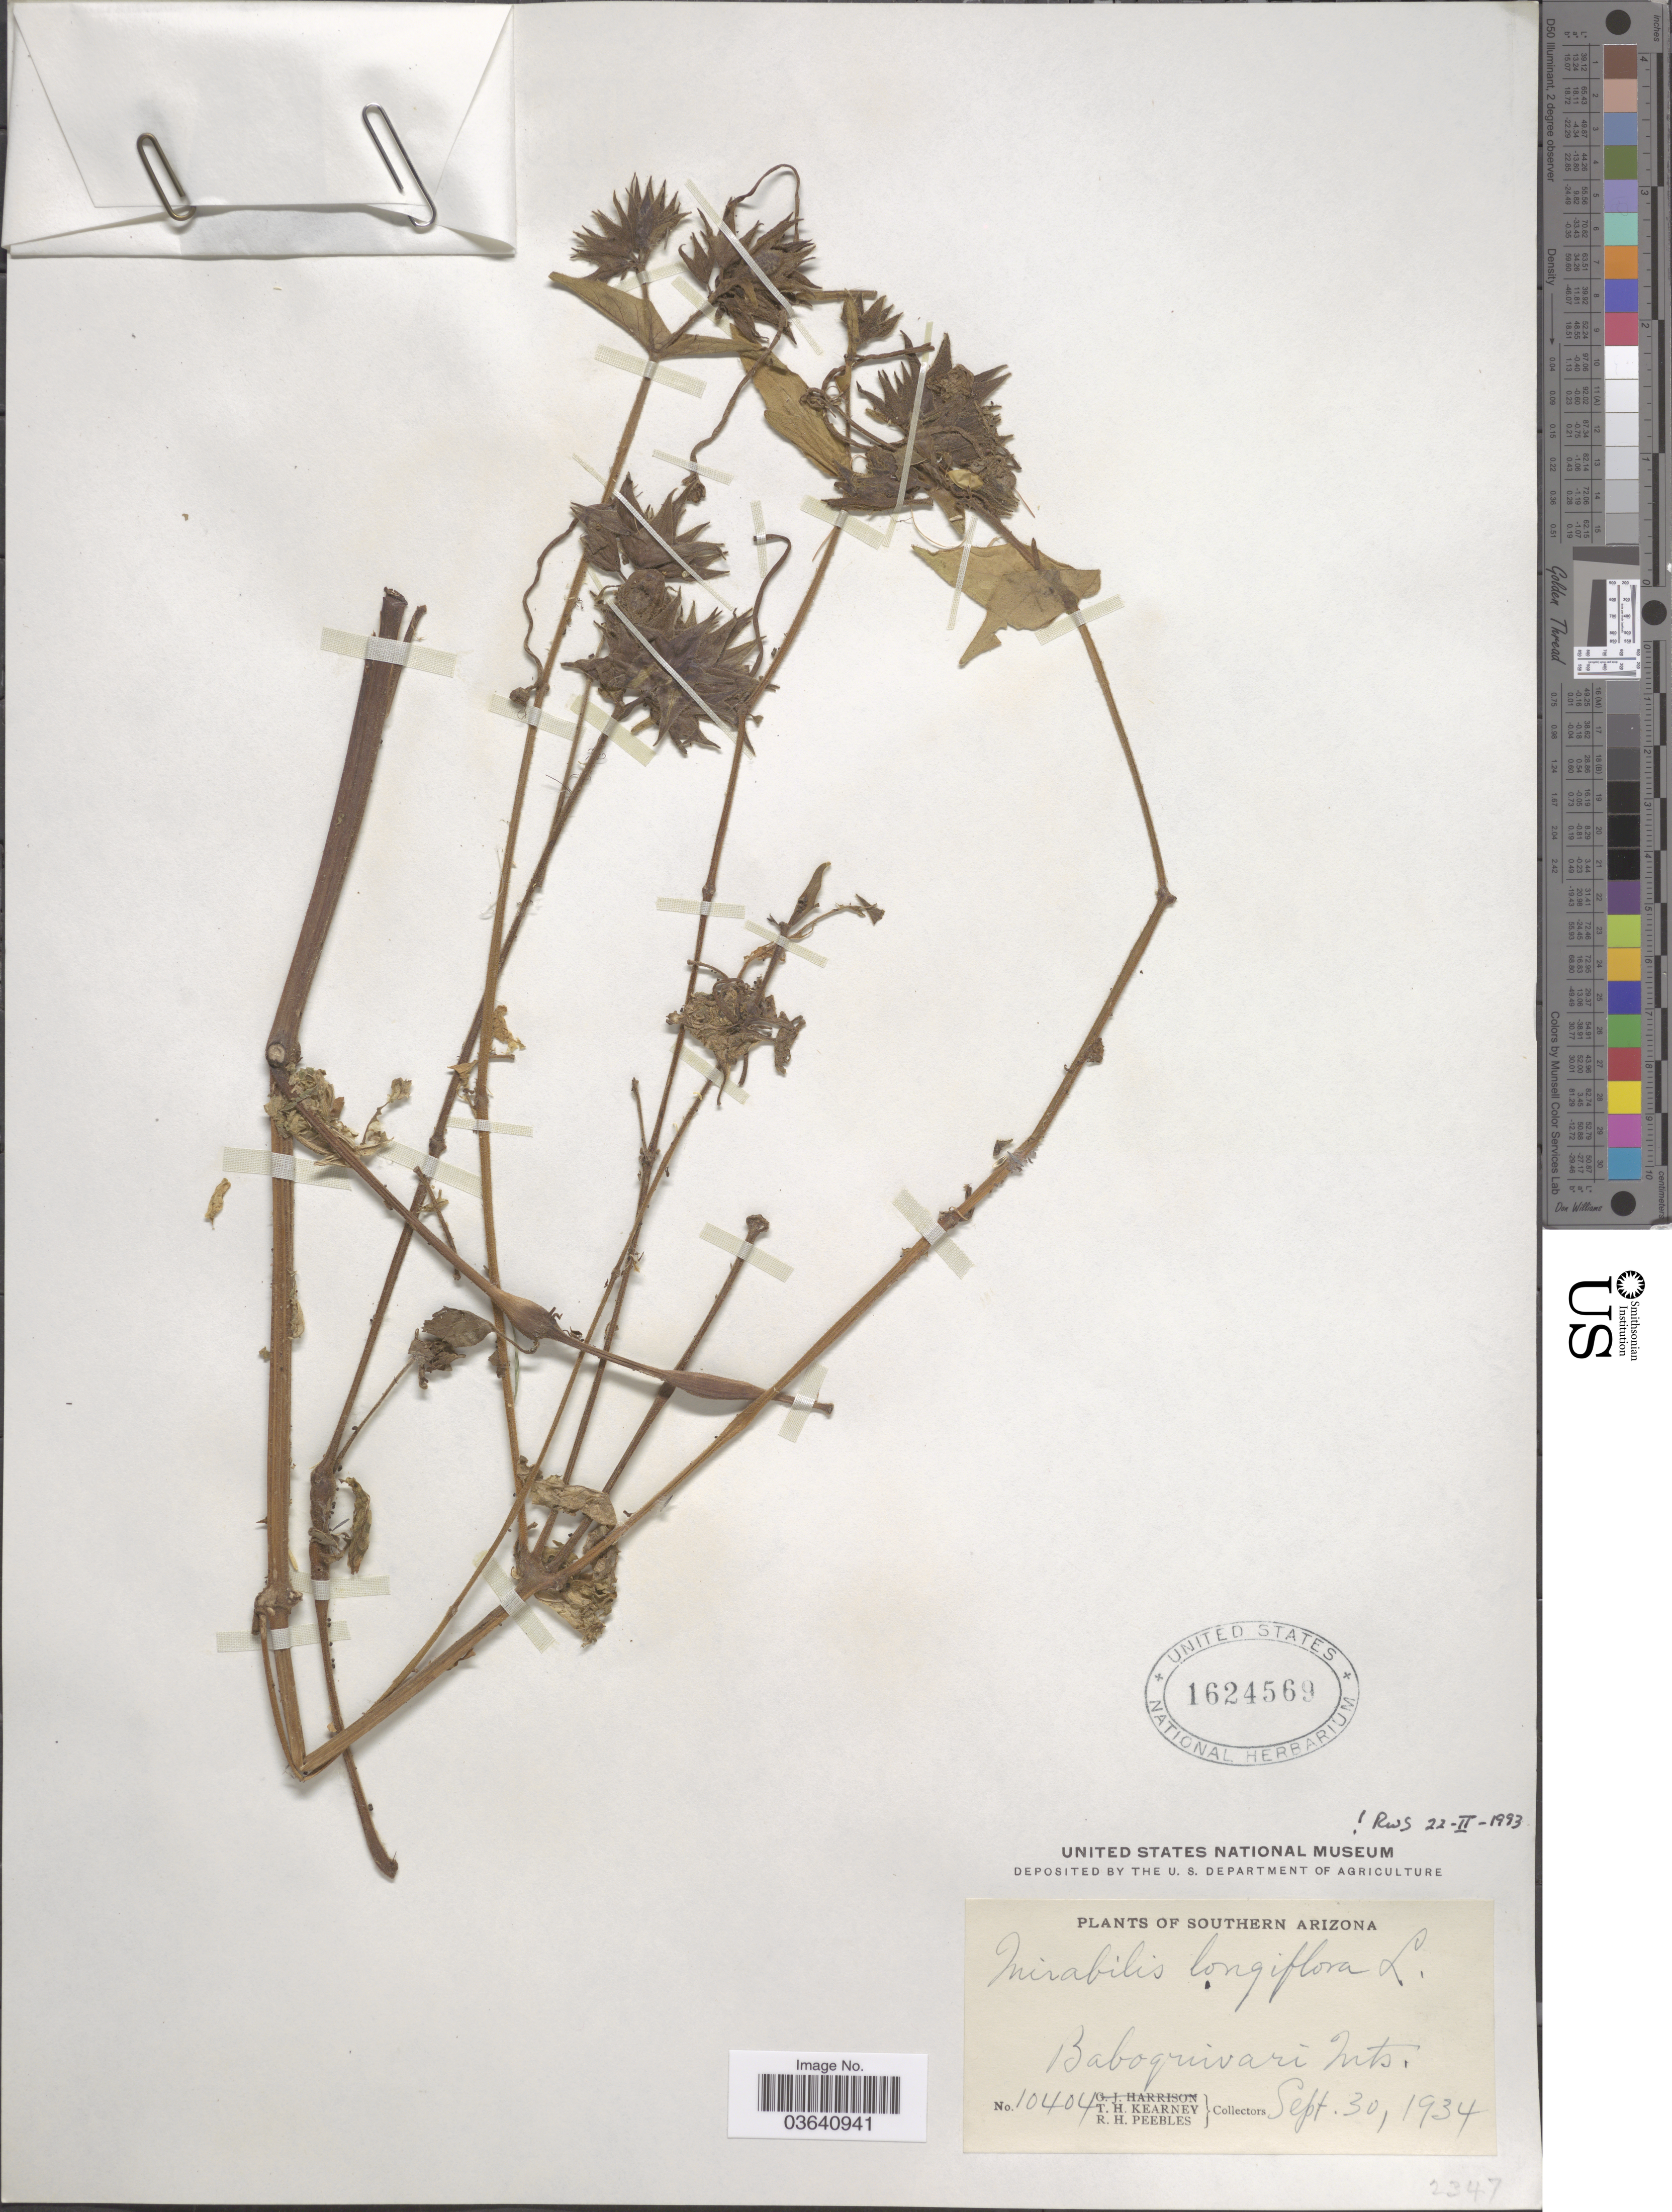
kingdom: Plantae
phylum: Tracheophyta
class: Magnoliopsida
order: Caryophyllales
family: Nyctaginaceae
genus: Mirabilis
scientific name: Mirabilis longiflora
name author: L.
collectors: T. H. Kearney & R. H. Peebles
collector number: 10404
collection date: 1934-09-30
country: United States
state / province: Arizona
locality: Southern Arizona. Baboquivari Mts.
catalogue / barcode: US 1624569